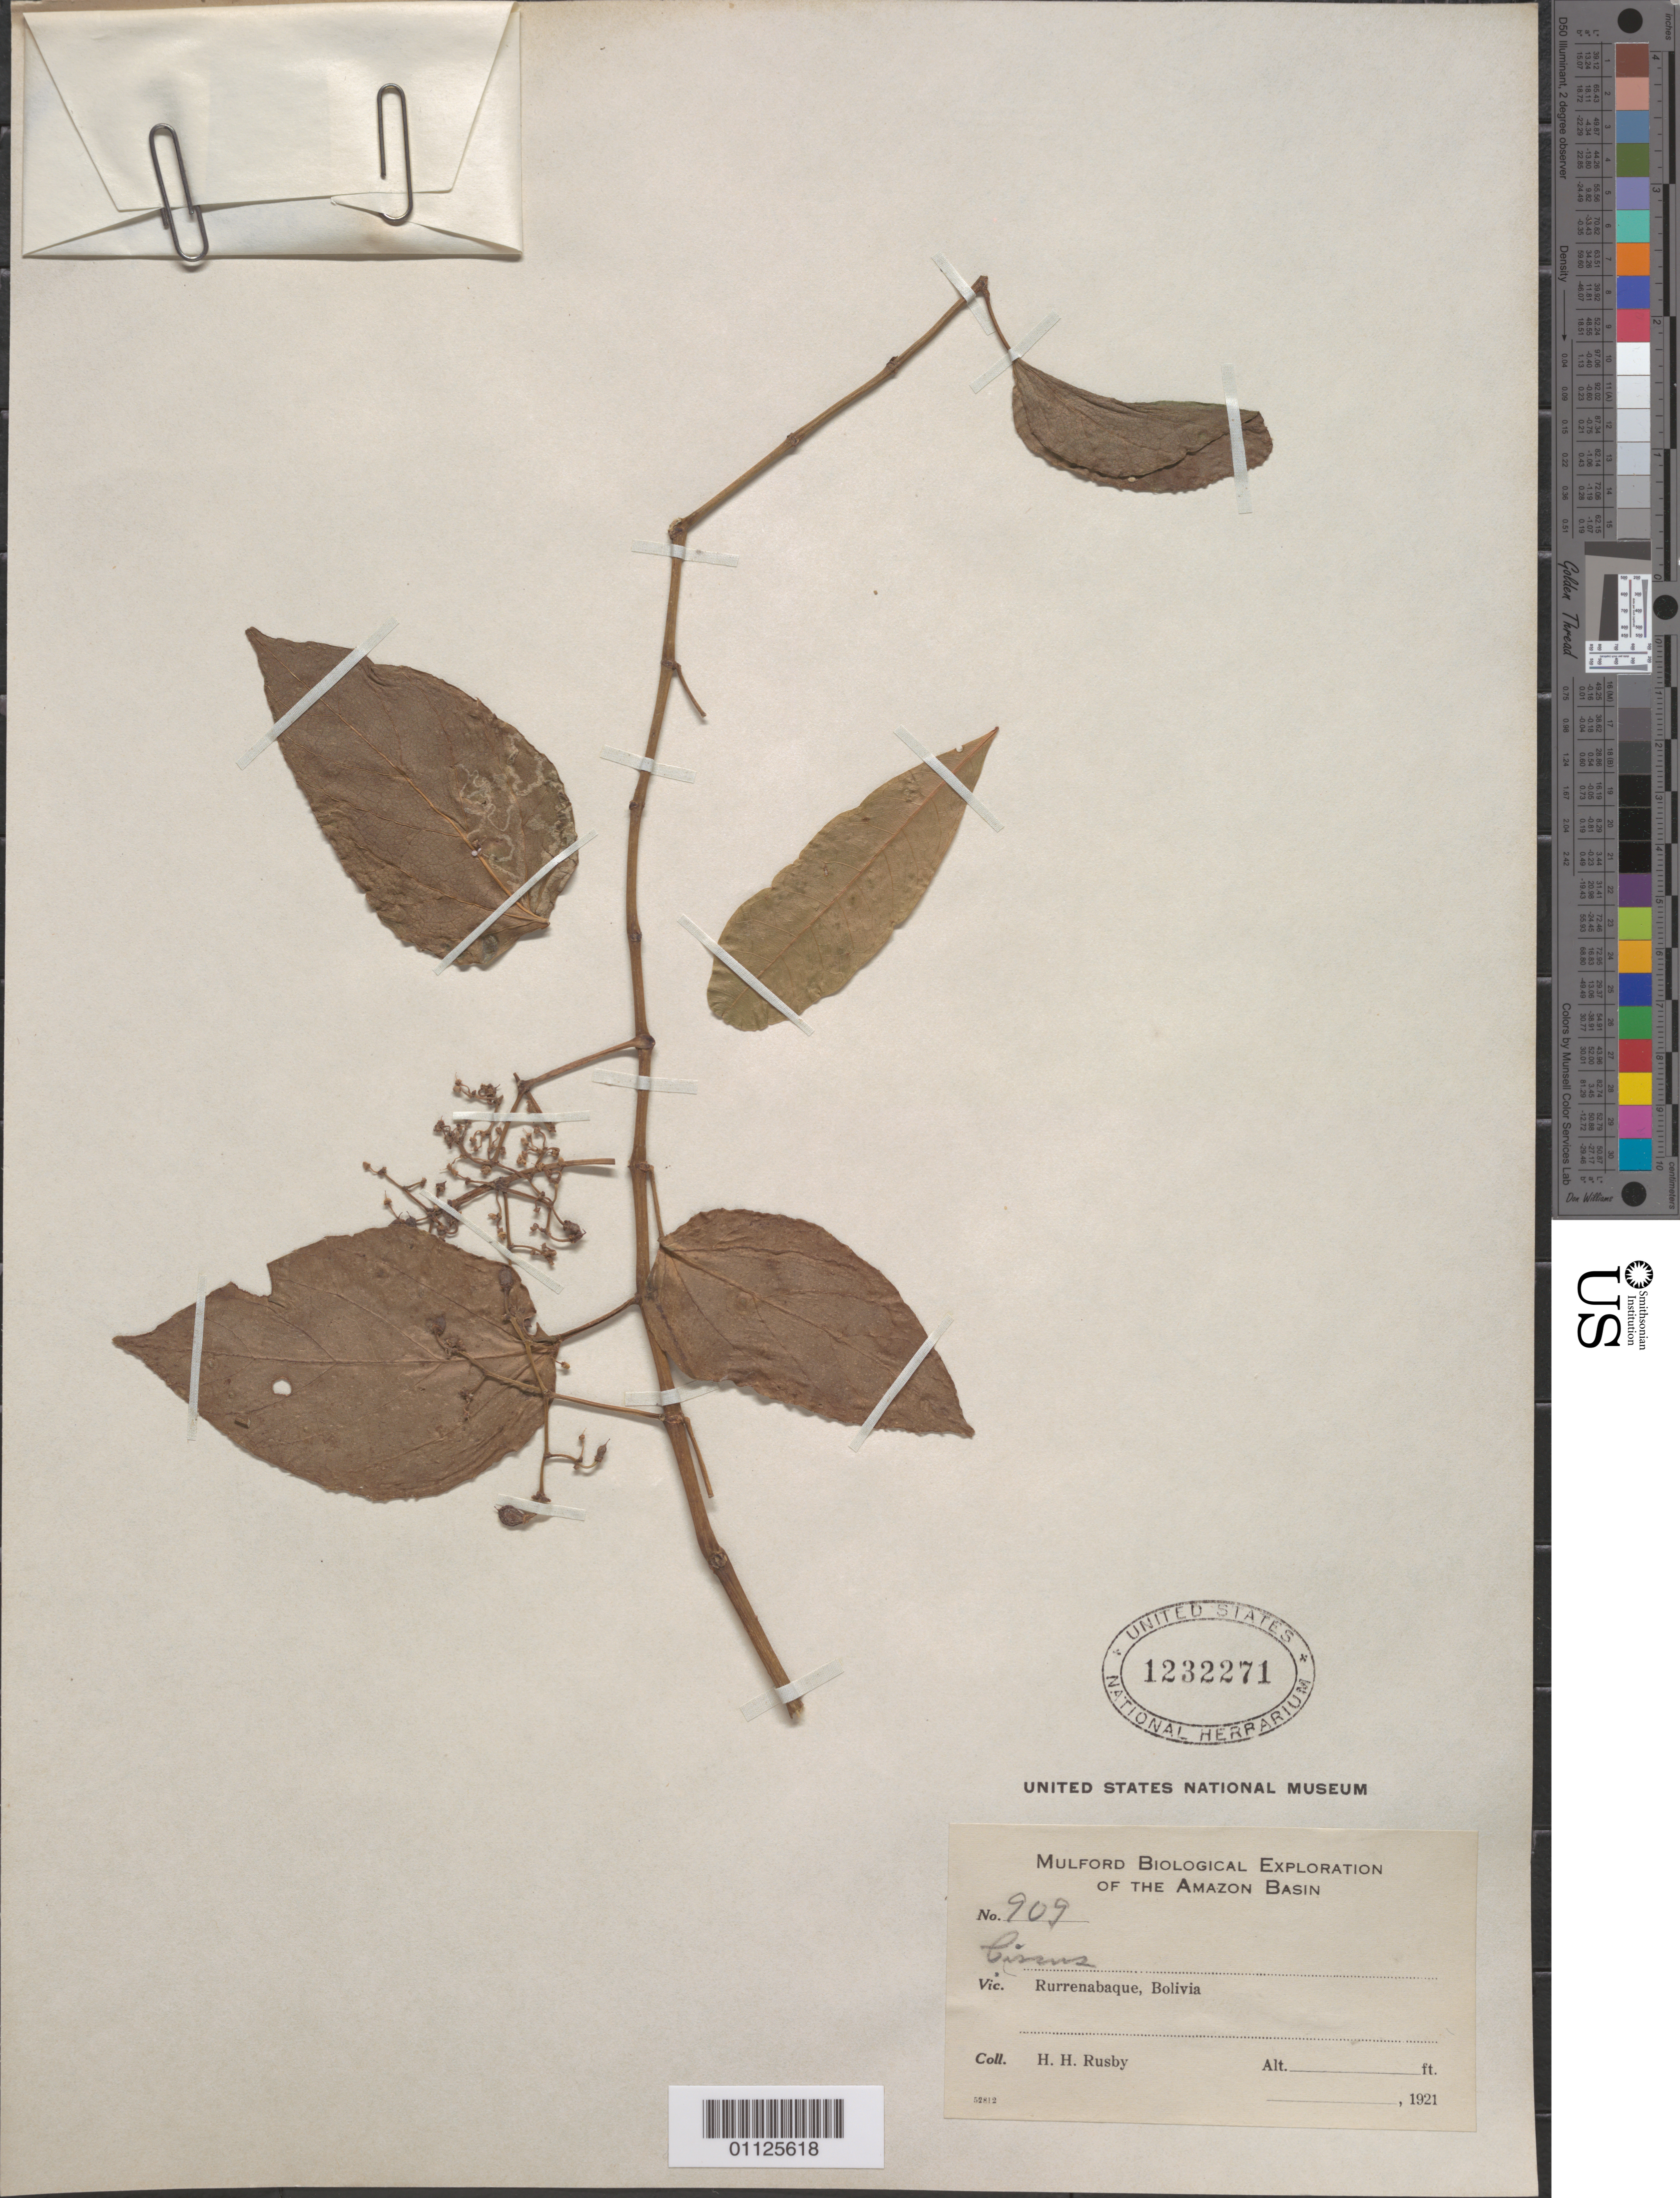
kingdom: Plantae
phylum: Tracheophyta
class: Magnoliopsida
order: Vitales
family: Vitaceae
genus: Cissus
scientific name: Cissus verticillata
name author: (L.) Nicolson & C.E. Jarvis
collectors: H. H. Rusby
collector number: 909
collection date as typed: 1921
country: Bolivia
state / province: Beni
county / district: José Ballivián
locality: Rurrenabaque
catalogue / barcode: US 1232271